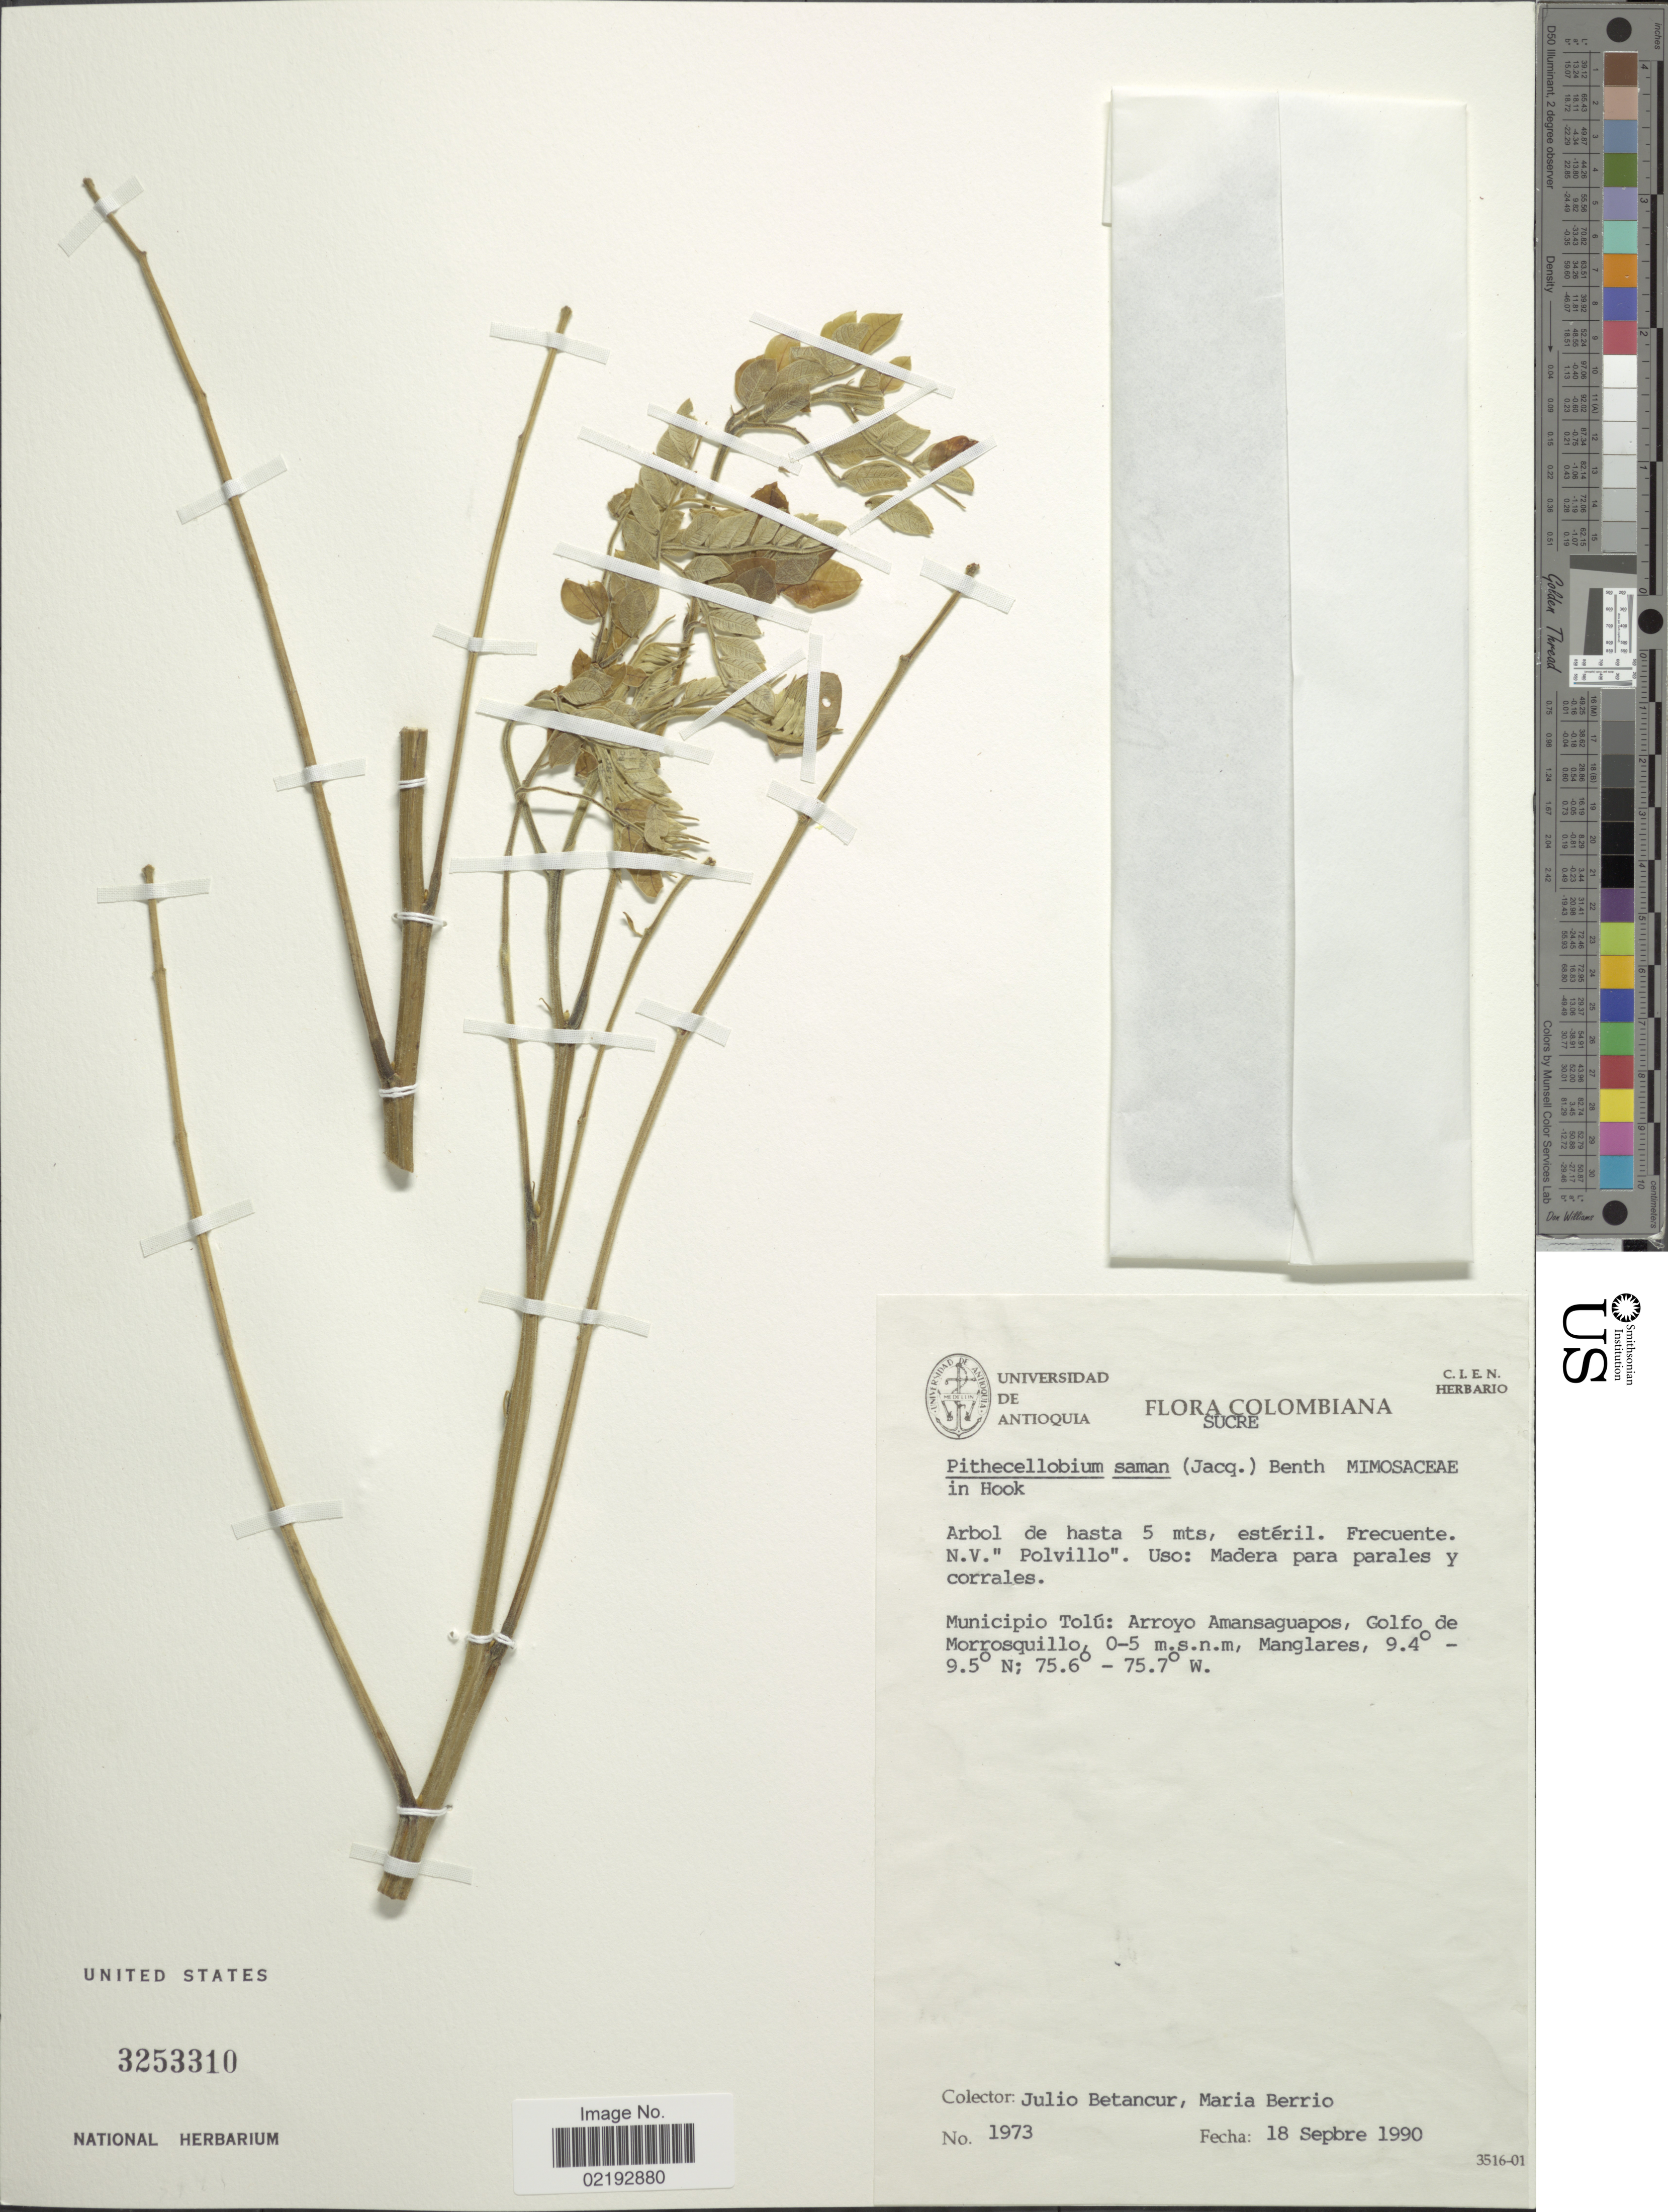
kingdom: Plantae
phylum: Tracheophyta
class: Magnoliopsida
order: Fabales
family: Fabaceae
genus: Samanea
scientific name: Samanea saman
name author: (Jacq.) Merr.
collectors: J. Betancur & M. Berrio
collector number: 1973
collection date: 1990-09-18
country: Colombia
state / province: Sucre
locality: Municipio Tolu, Arroyo Amansaguapos, Golfo de Morrosquillo, Manglares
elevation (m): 0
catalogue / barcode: US 3253310